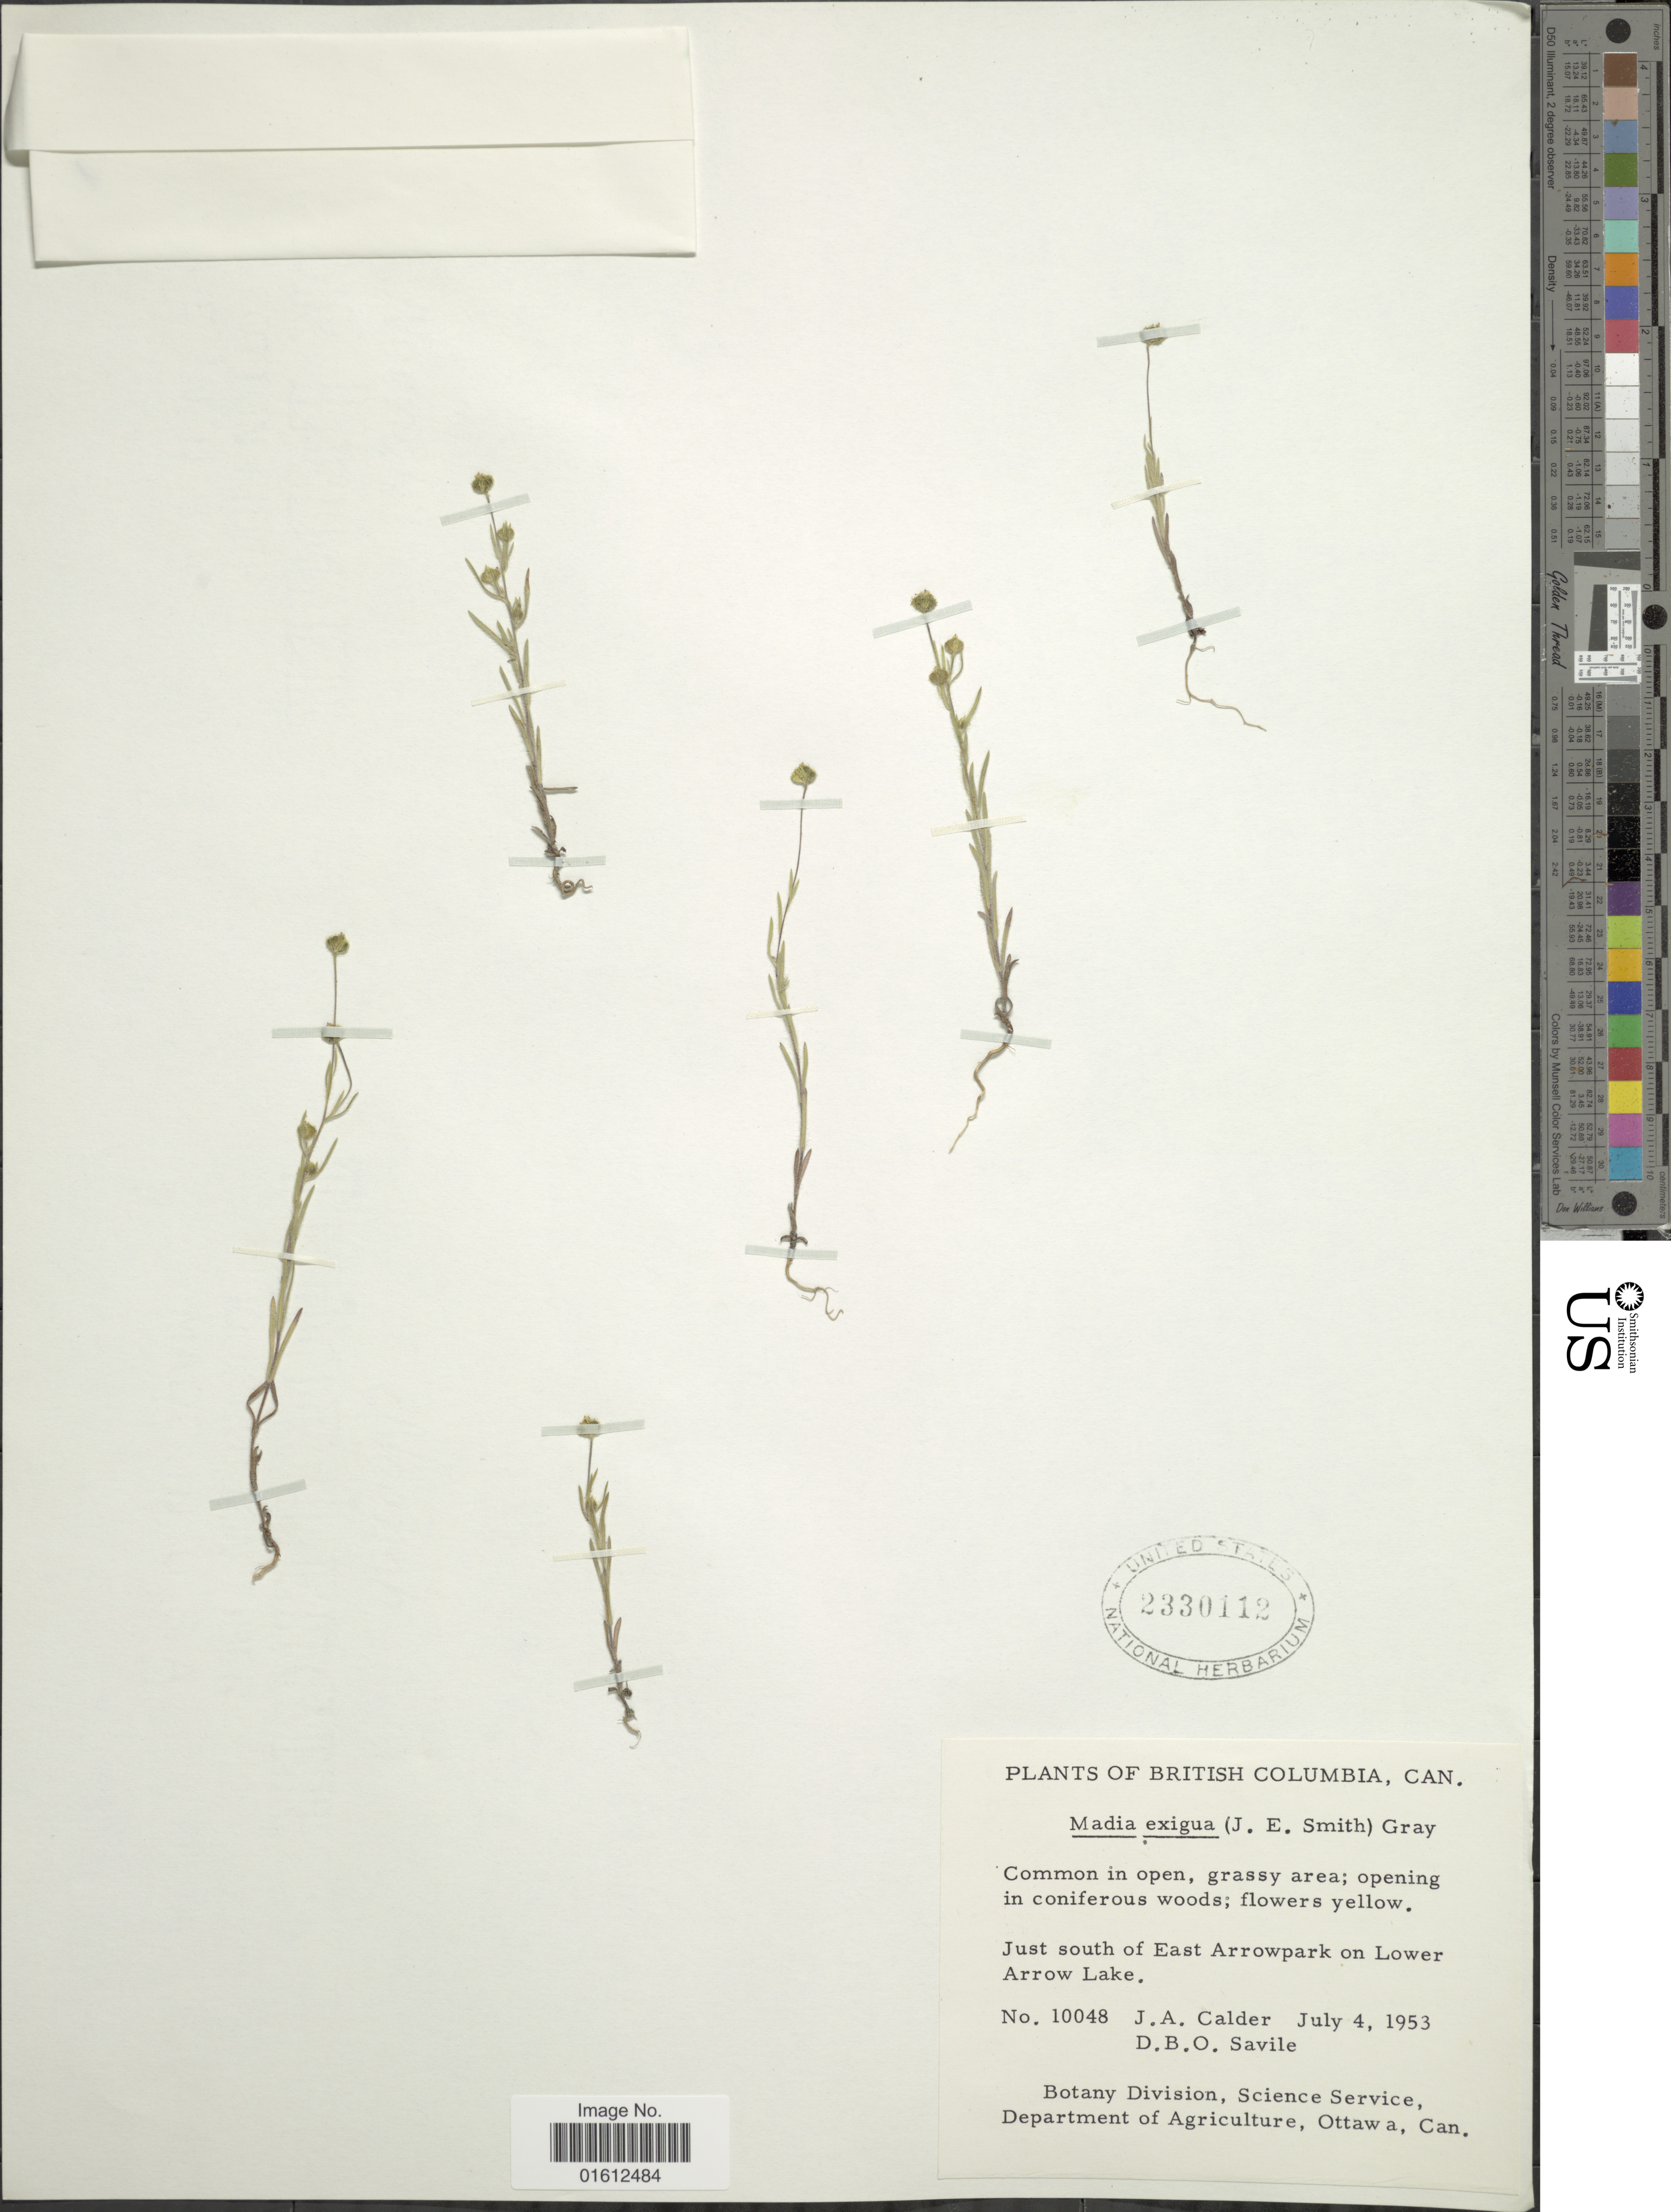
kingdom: Plantae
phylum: Tracheophyta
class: Magnoliopsida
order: Asterales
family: Asteraceae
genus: Madia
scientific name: Madia exigua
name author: (Sm.) A. Gray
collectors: J. A. Calder & D. Savile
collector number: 10048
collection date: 1953-07-04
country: Canada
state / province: British Columbia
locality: Just south of East Arrowpark on Lower Arrow Lake.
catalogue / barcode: US 2330112